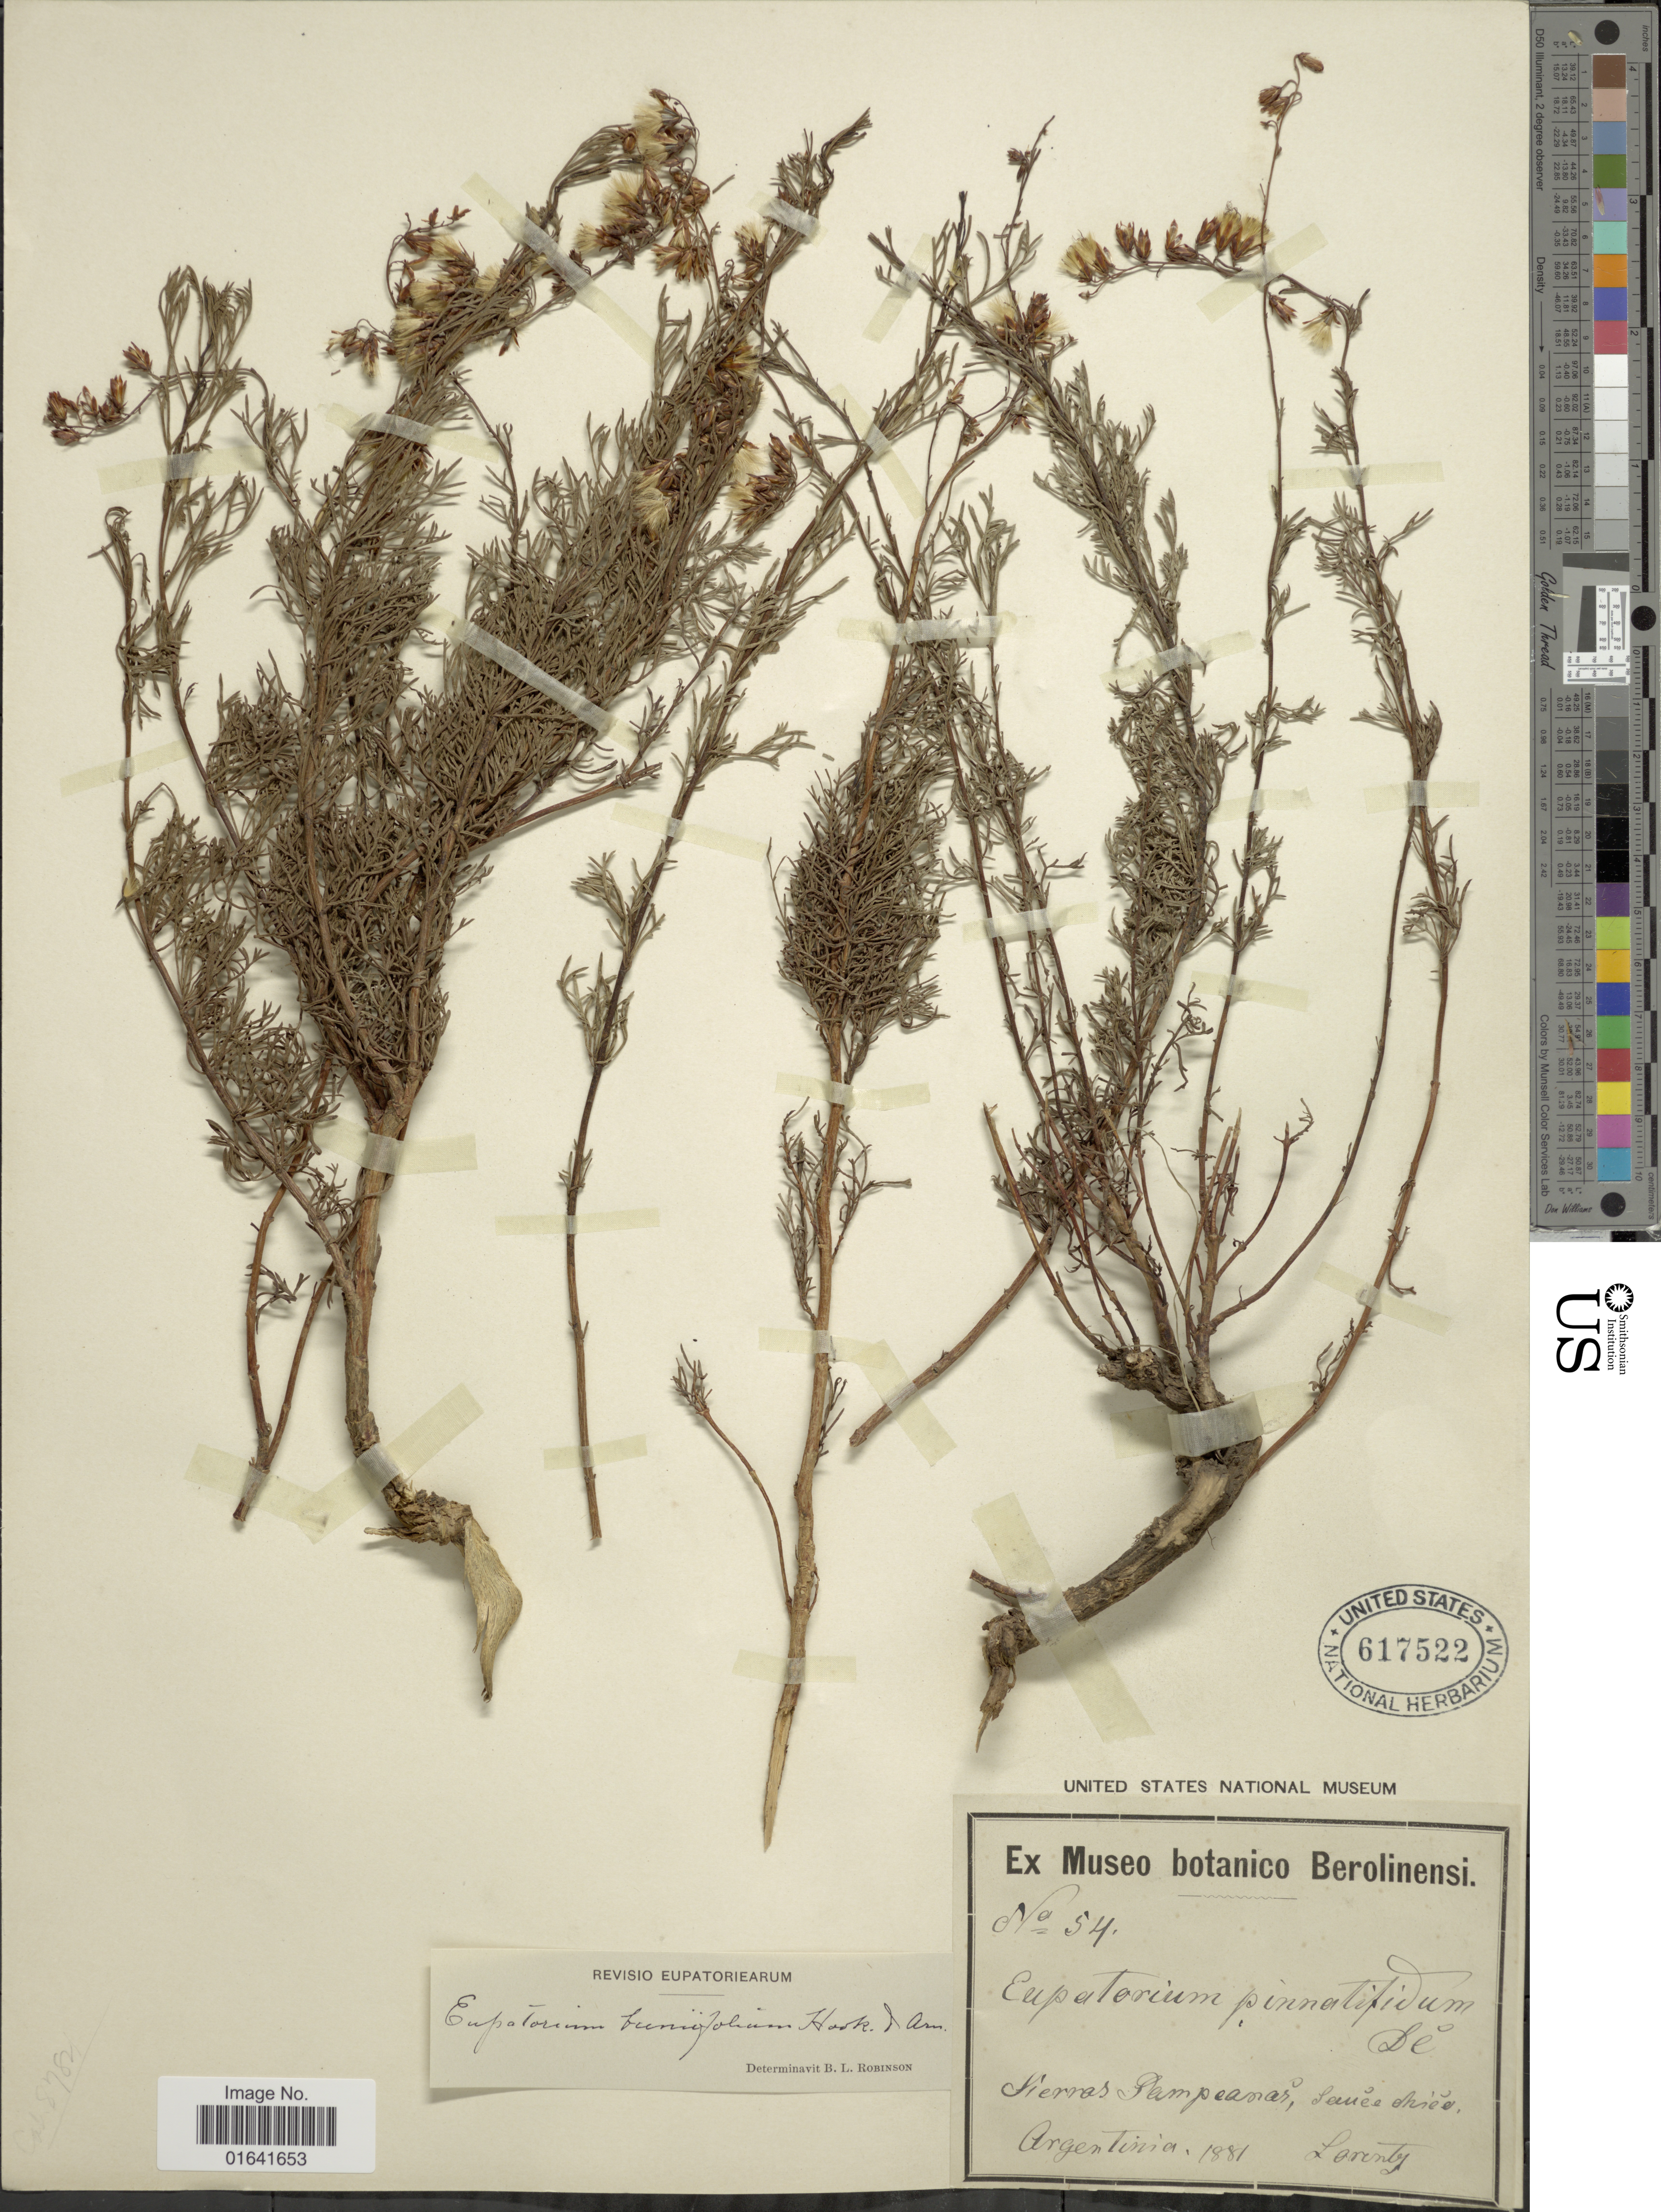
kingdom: Plantae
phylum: Tracheophyta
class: Magnoliopsida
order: Asterales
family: Asteraceae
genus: Acanthostyles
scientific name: Acanthostyles saucechicoensis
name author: (Hieron.) R.M. King & H. Rob.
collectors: -. Lorentz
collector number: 54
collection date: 1881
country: Argentina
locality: Sierras Pampeanas, Sanee Miee. [interpreted]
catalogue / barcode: US 617522